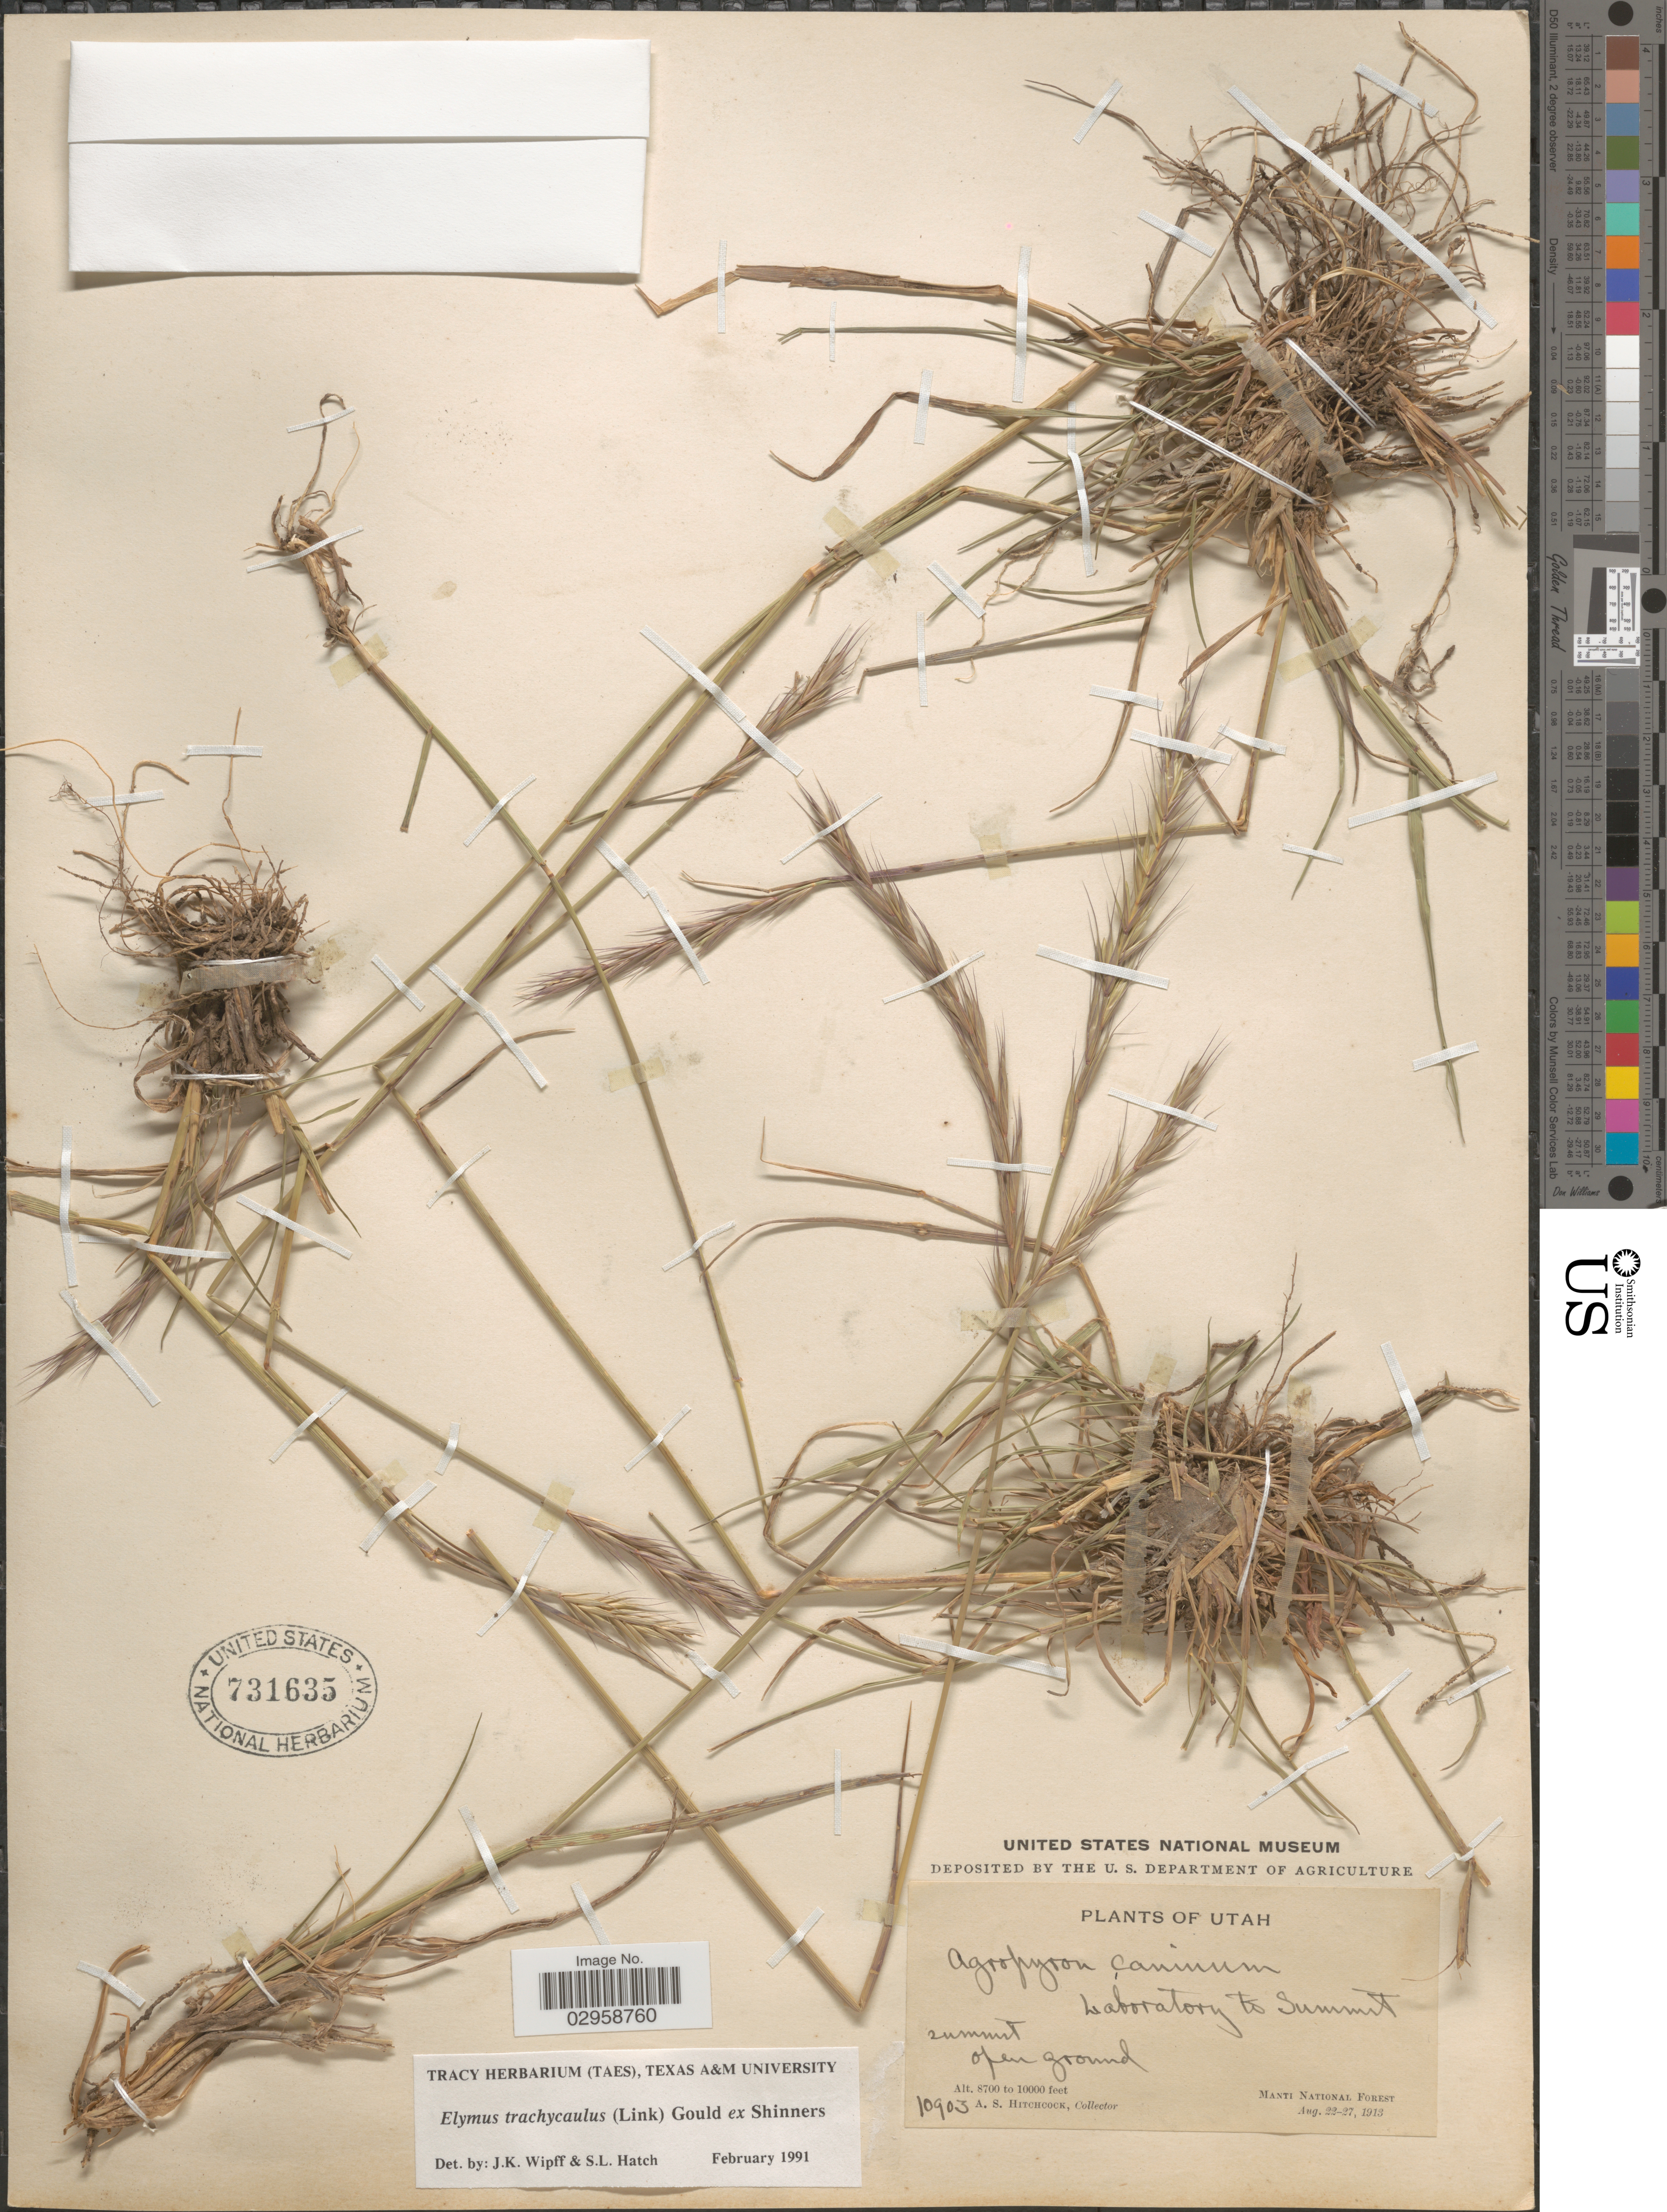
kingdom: Plantae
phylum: Tracheophyta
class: Liliopsida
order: Poales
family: Poaceae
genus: Elymus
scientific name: Elymus trachycaulus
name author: (Link) Gould ex Shinners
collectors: A. S. Hitchcock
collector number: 10903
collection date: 1913-08-22/1913-08-27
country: United States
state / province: Utah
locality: Laboratory to Summit. Manti National Forest.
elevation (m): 2652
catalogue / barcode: US 731635